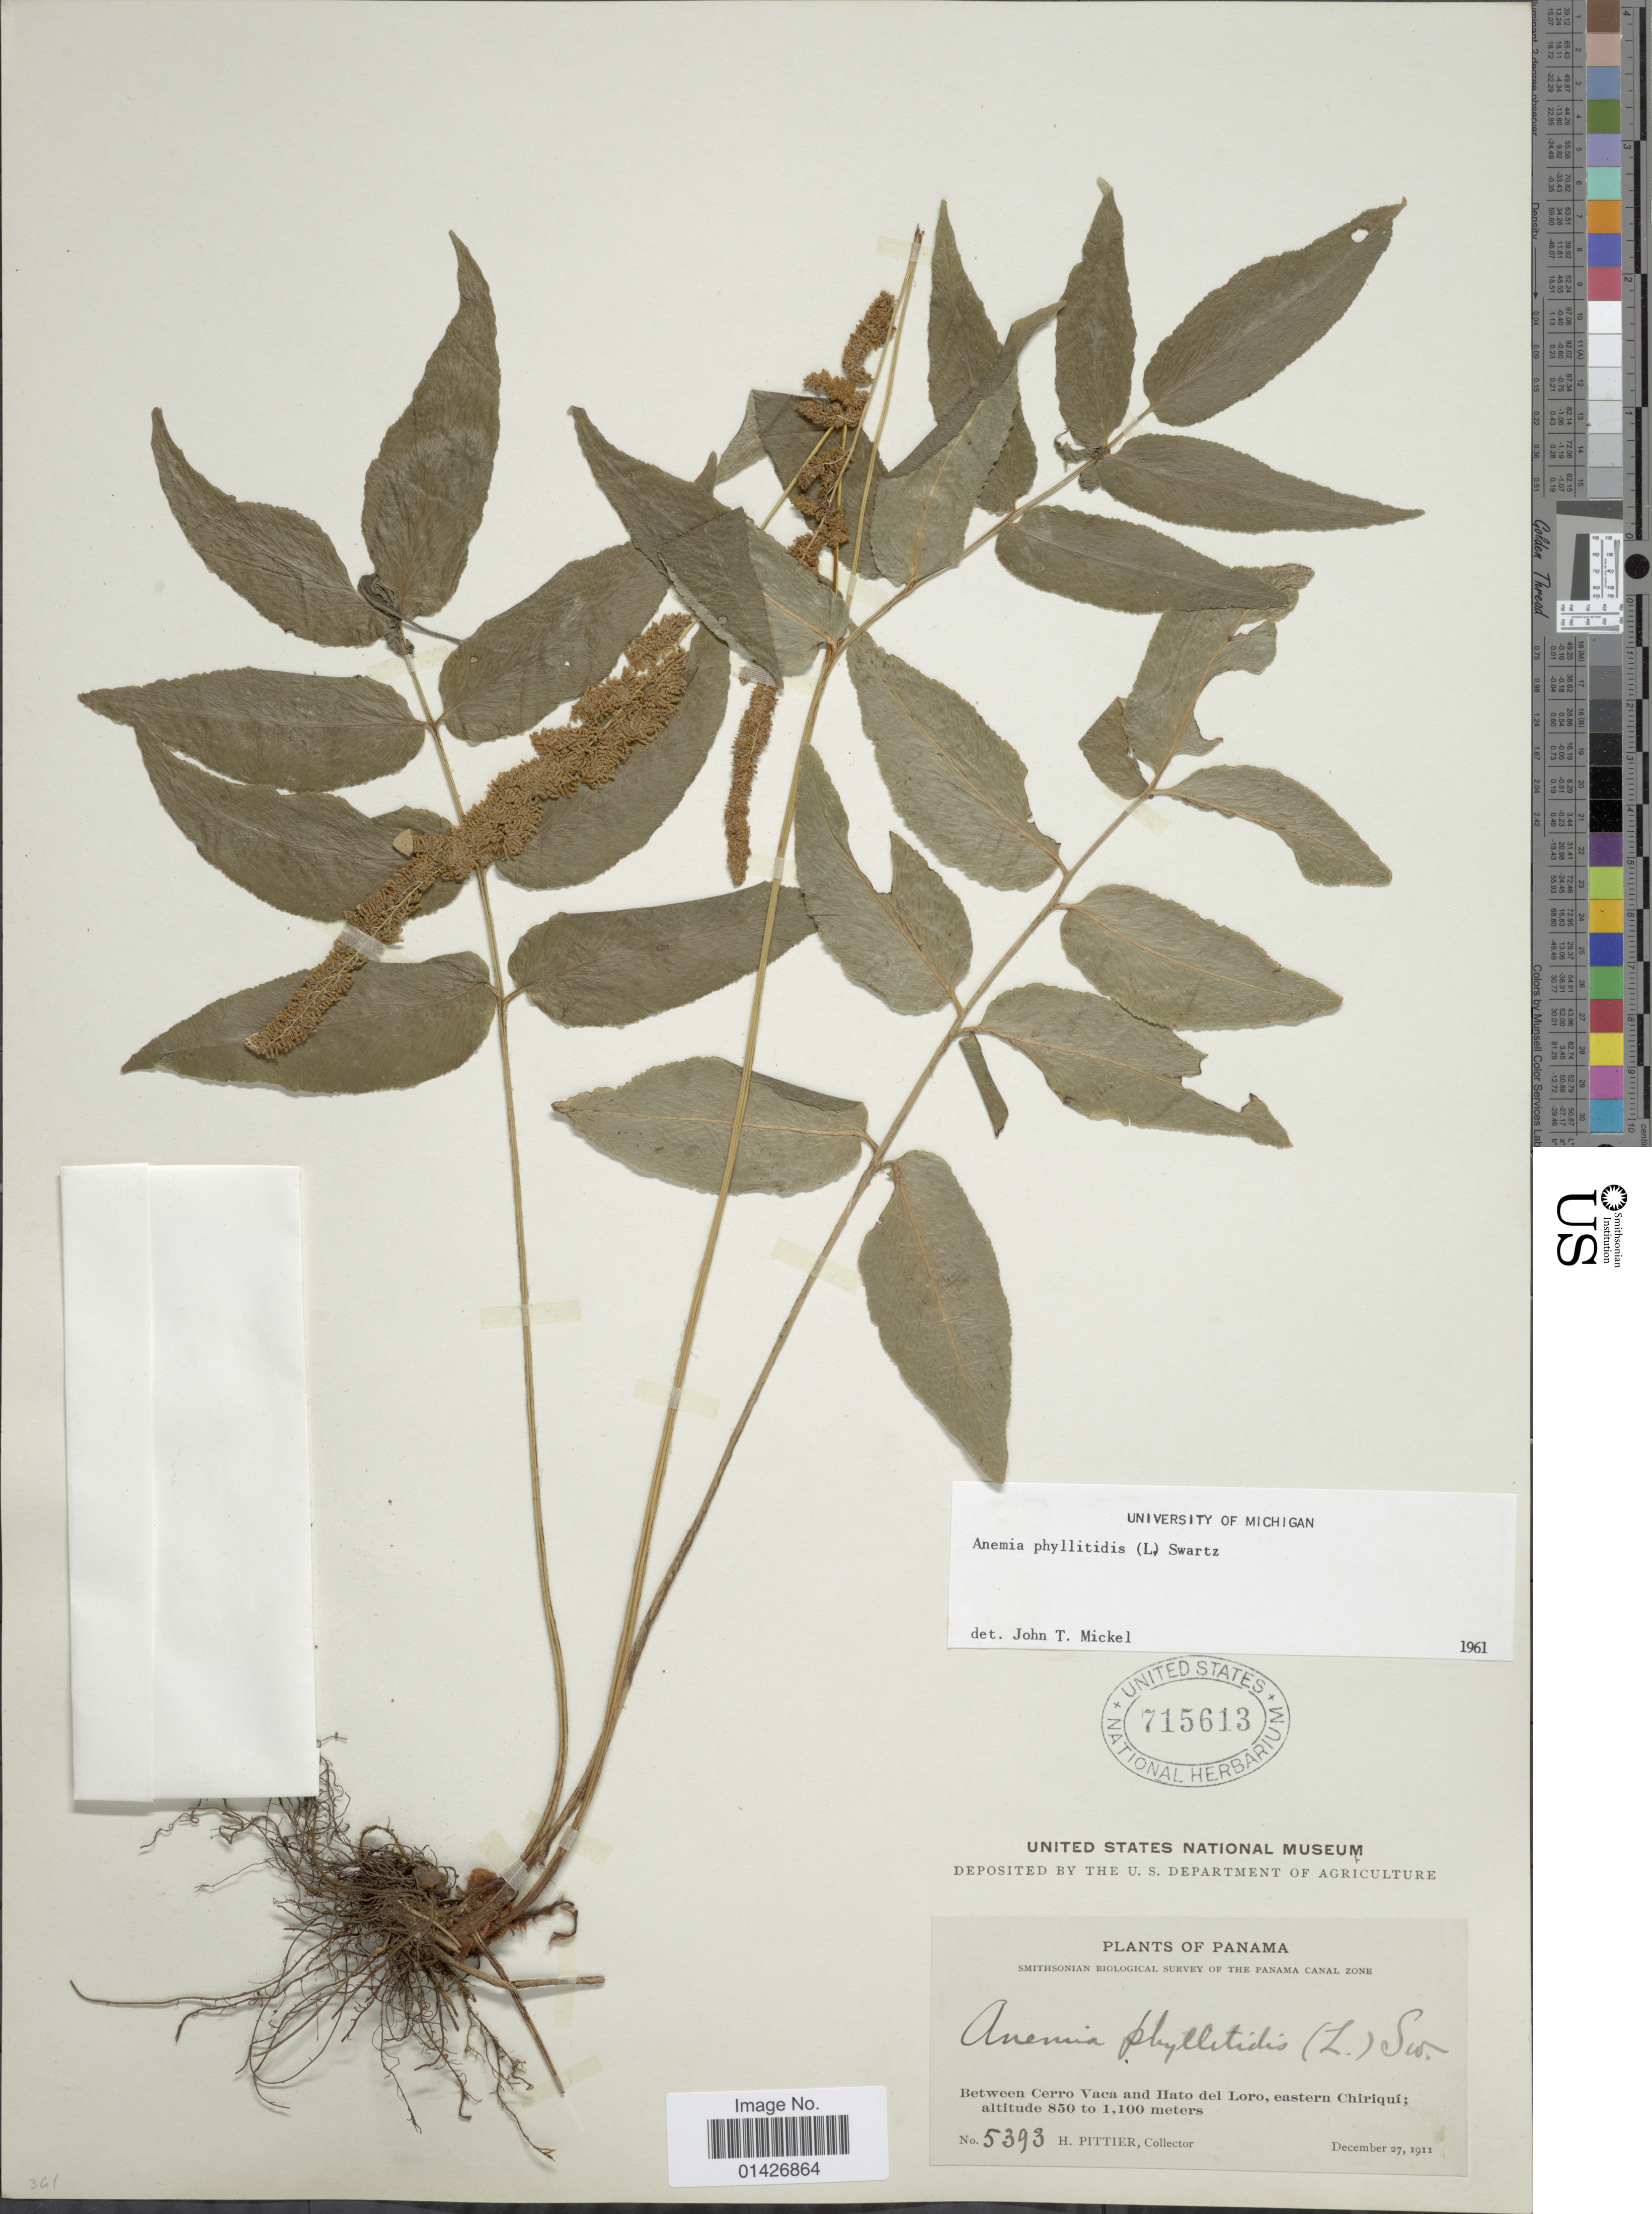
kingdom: Plantae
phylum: Tracheophyta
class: Polypodiopsida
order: Schizaeales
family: Anemiaceae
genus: Anemia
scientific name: Anemia phyllitidis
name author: (L.) Sw.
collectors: H. F. Pittier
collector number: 5393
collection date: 1911-12-27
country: Panama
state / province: Chiriqui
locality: Between Cerro Vaca and Hato del Loro, eastern Chiriqui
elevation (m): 850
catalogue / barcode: US 715613